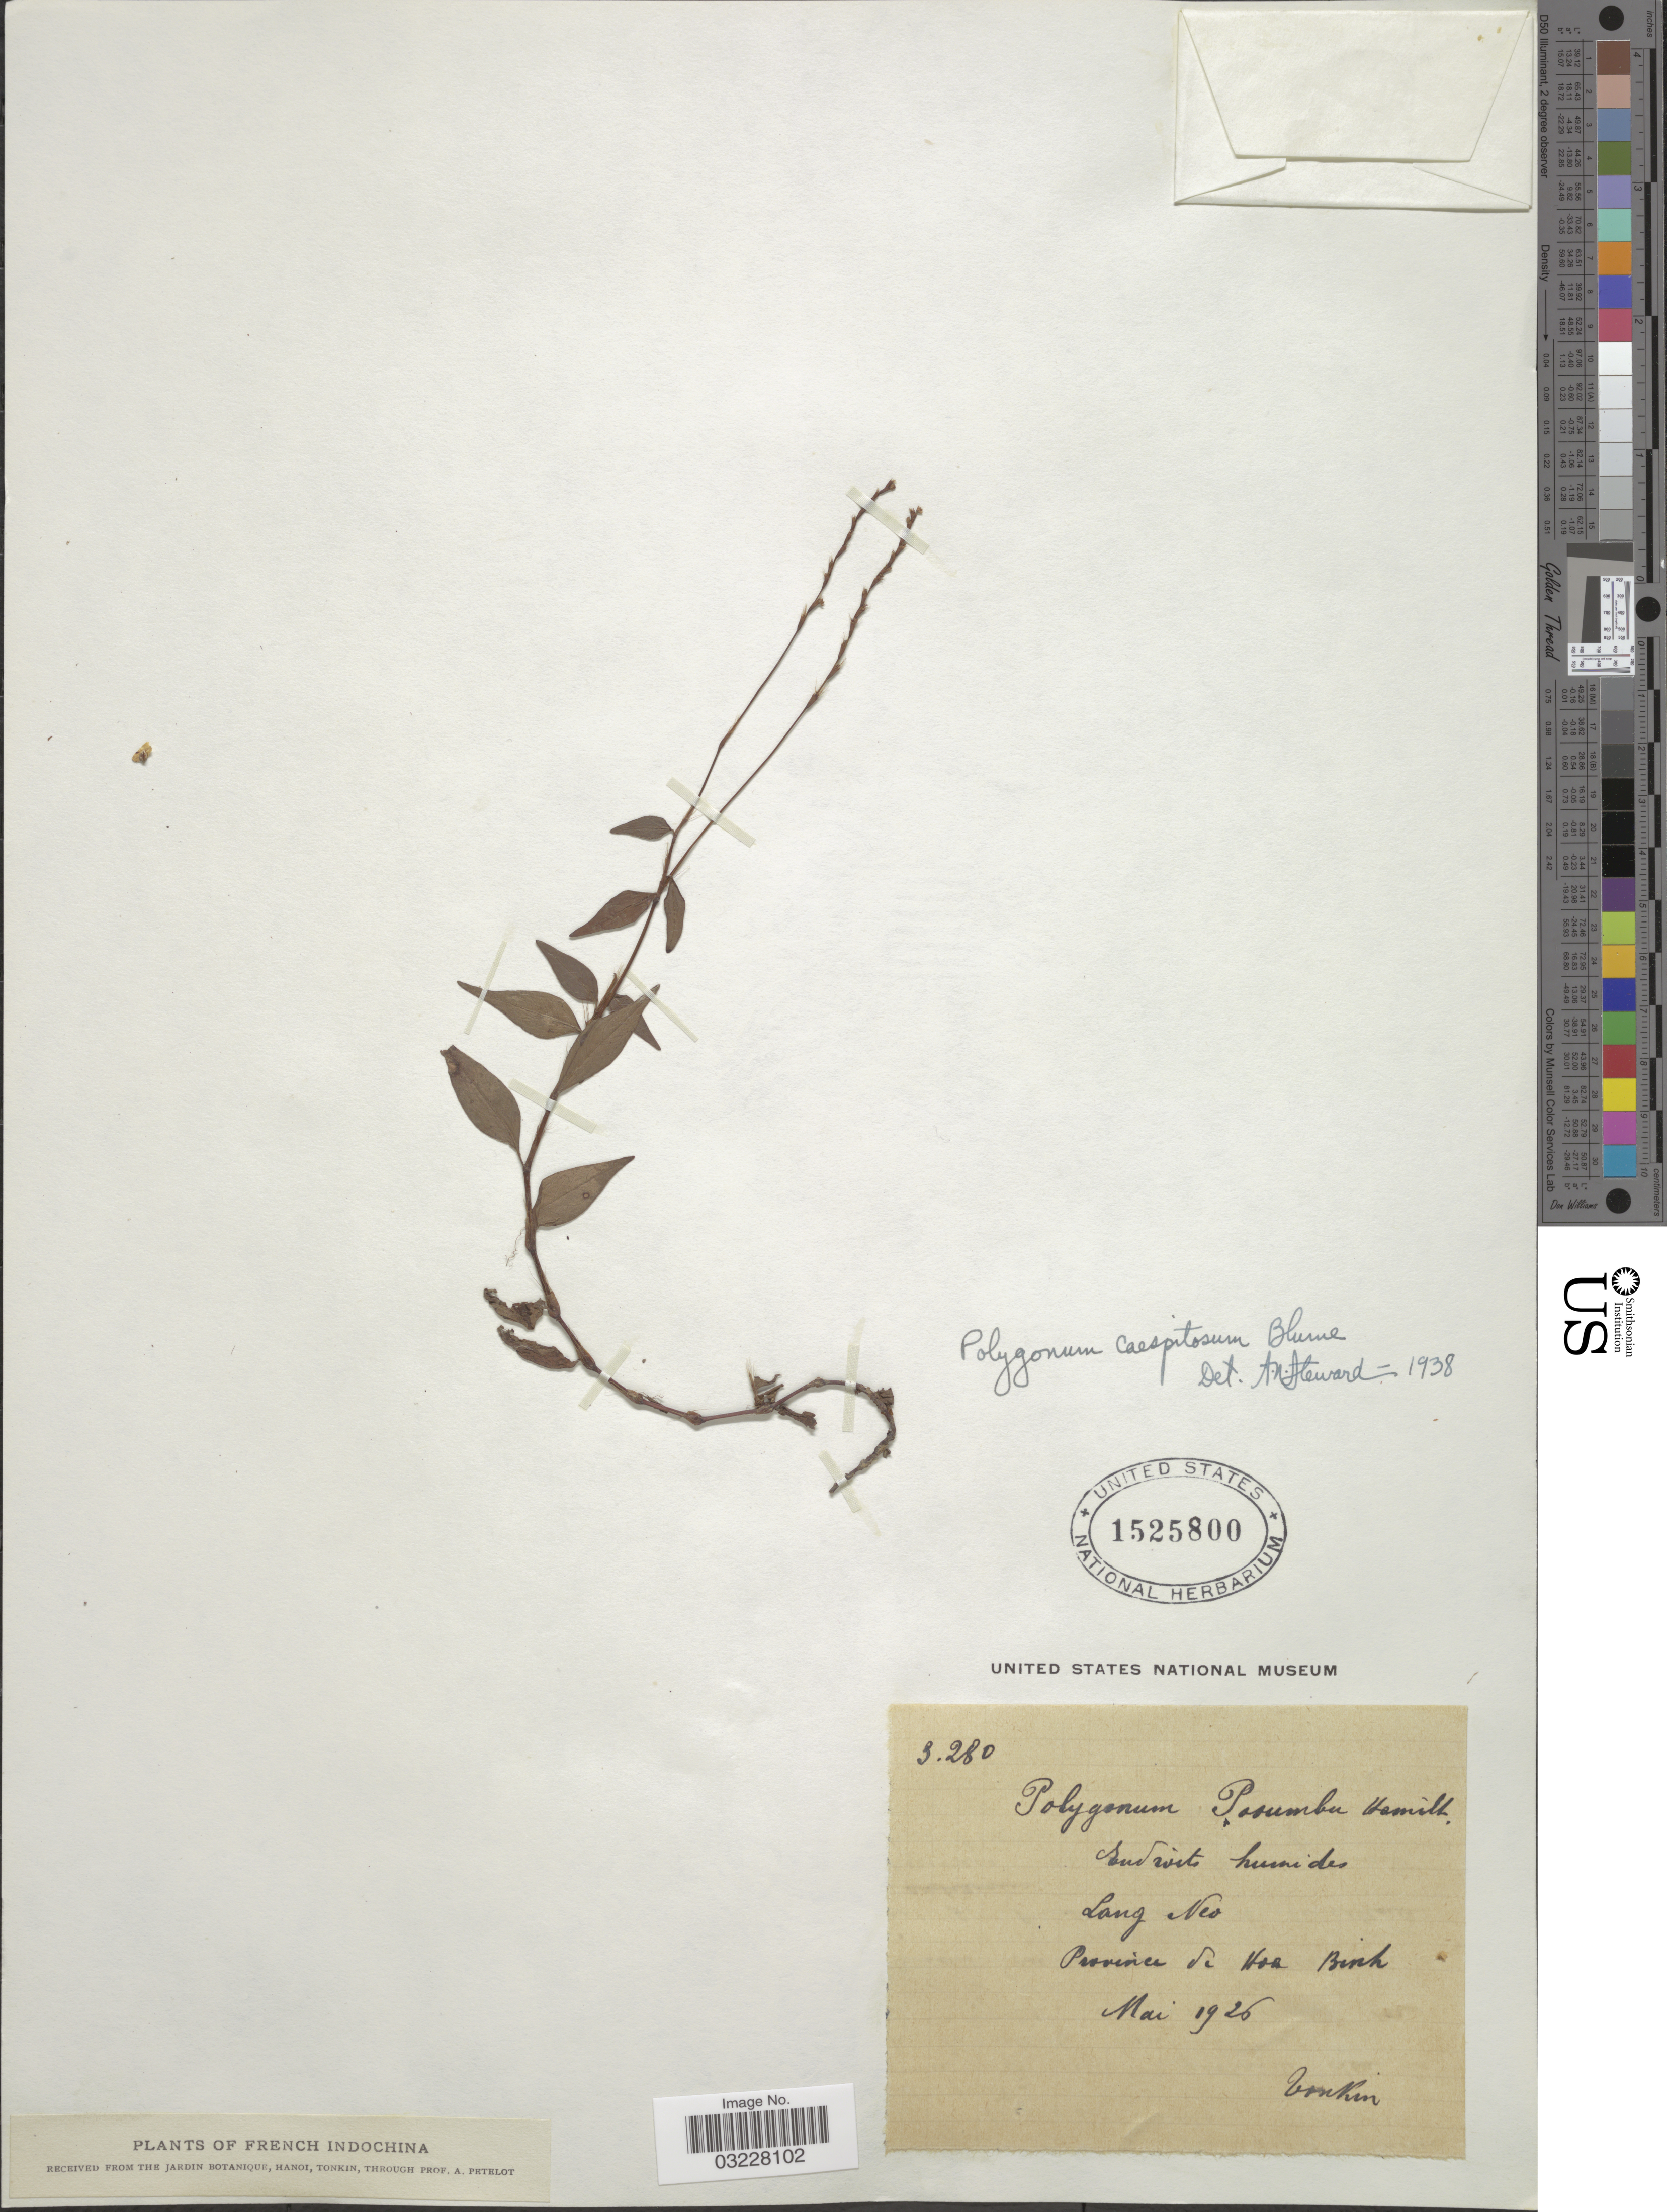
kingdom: Plantae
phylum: Tracheophyta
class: Magnoliopsida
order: Caryophyllales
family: Polygonaceae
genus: Polygonum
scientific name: Polygonum caespitosum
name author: Blume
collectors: P. A. Pételot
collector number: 3280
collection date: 1926-05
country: Vietnam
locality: French Indochina. Lang Neo. Province de Hoa Binh.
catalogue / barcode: US 1525800